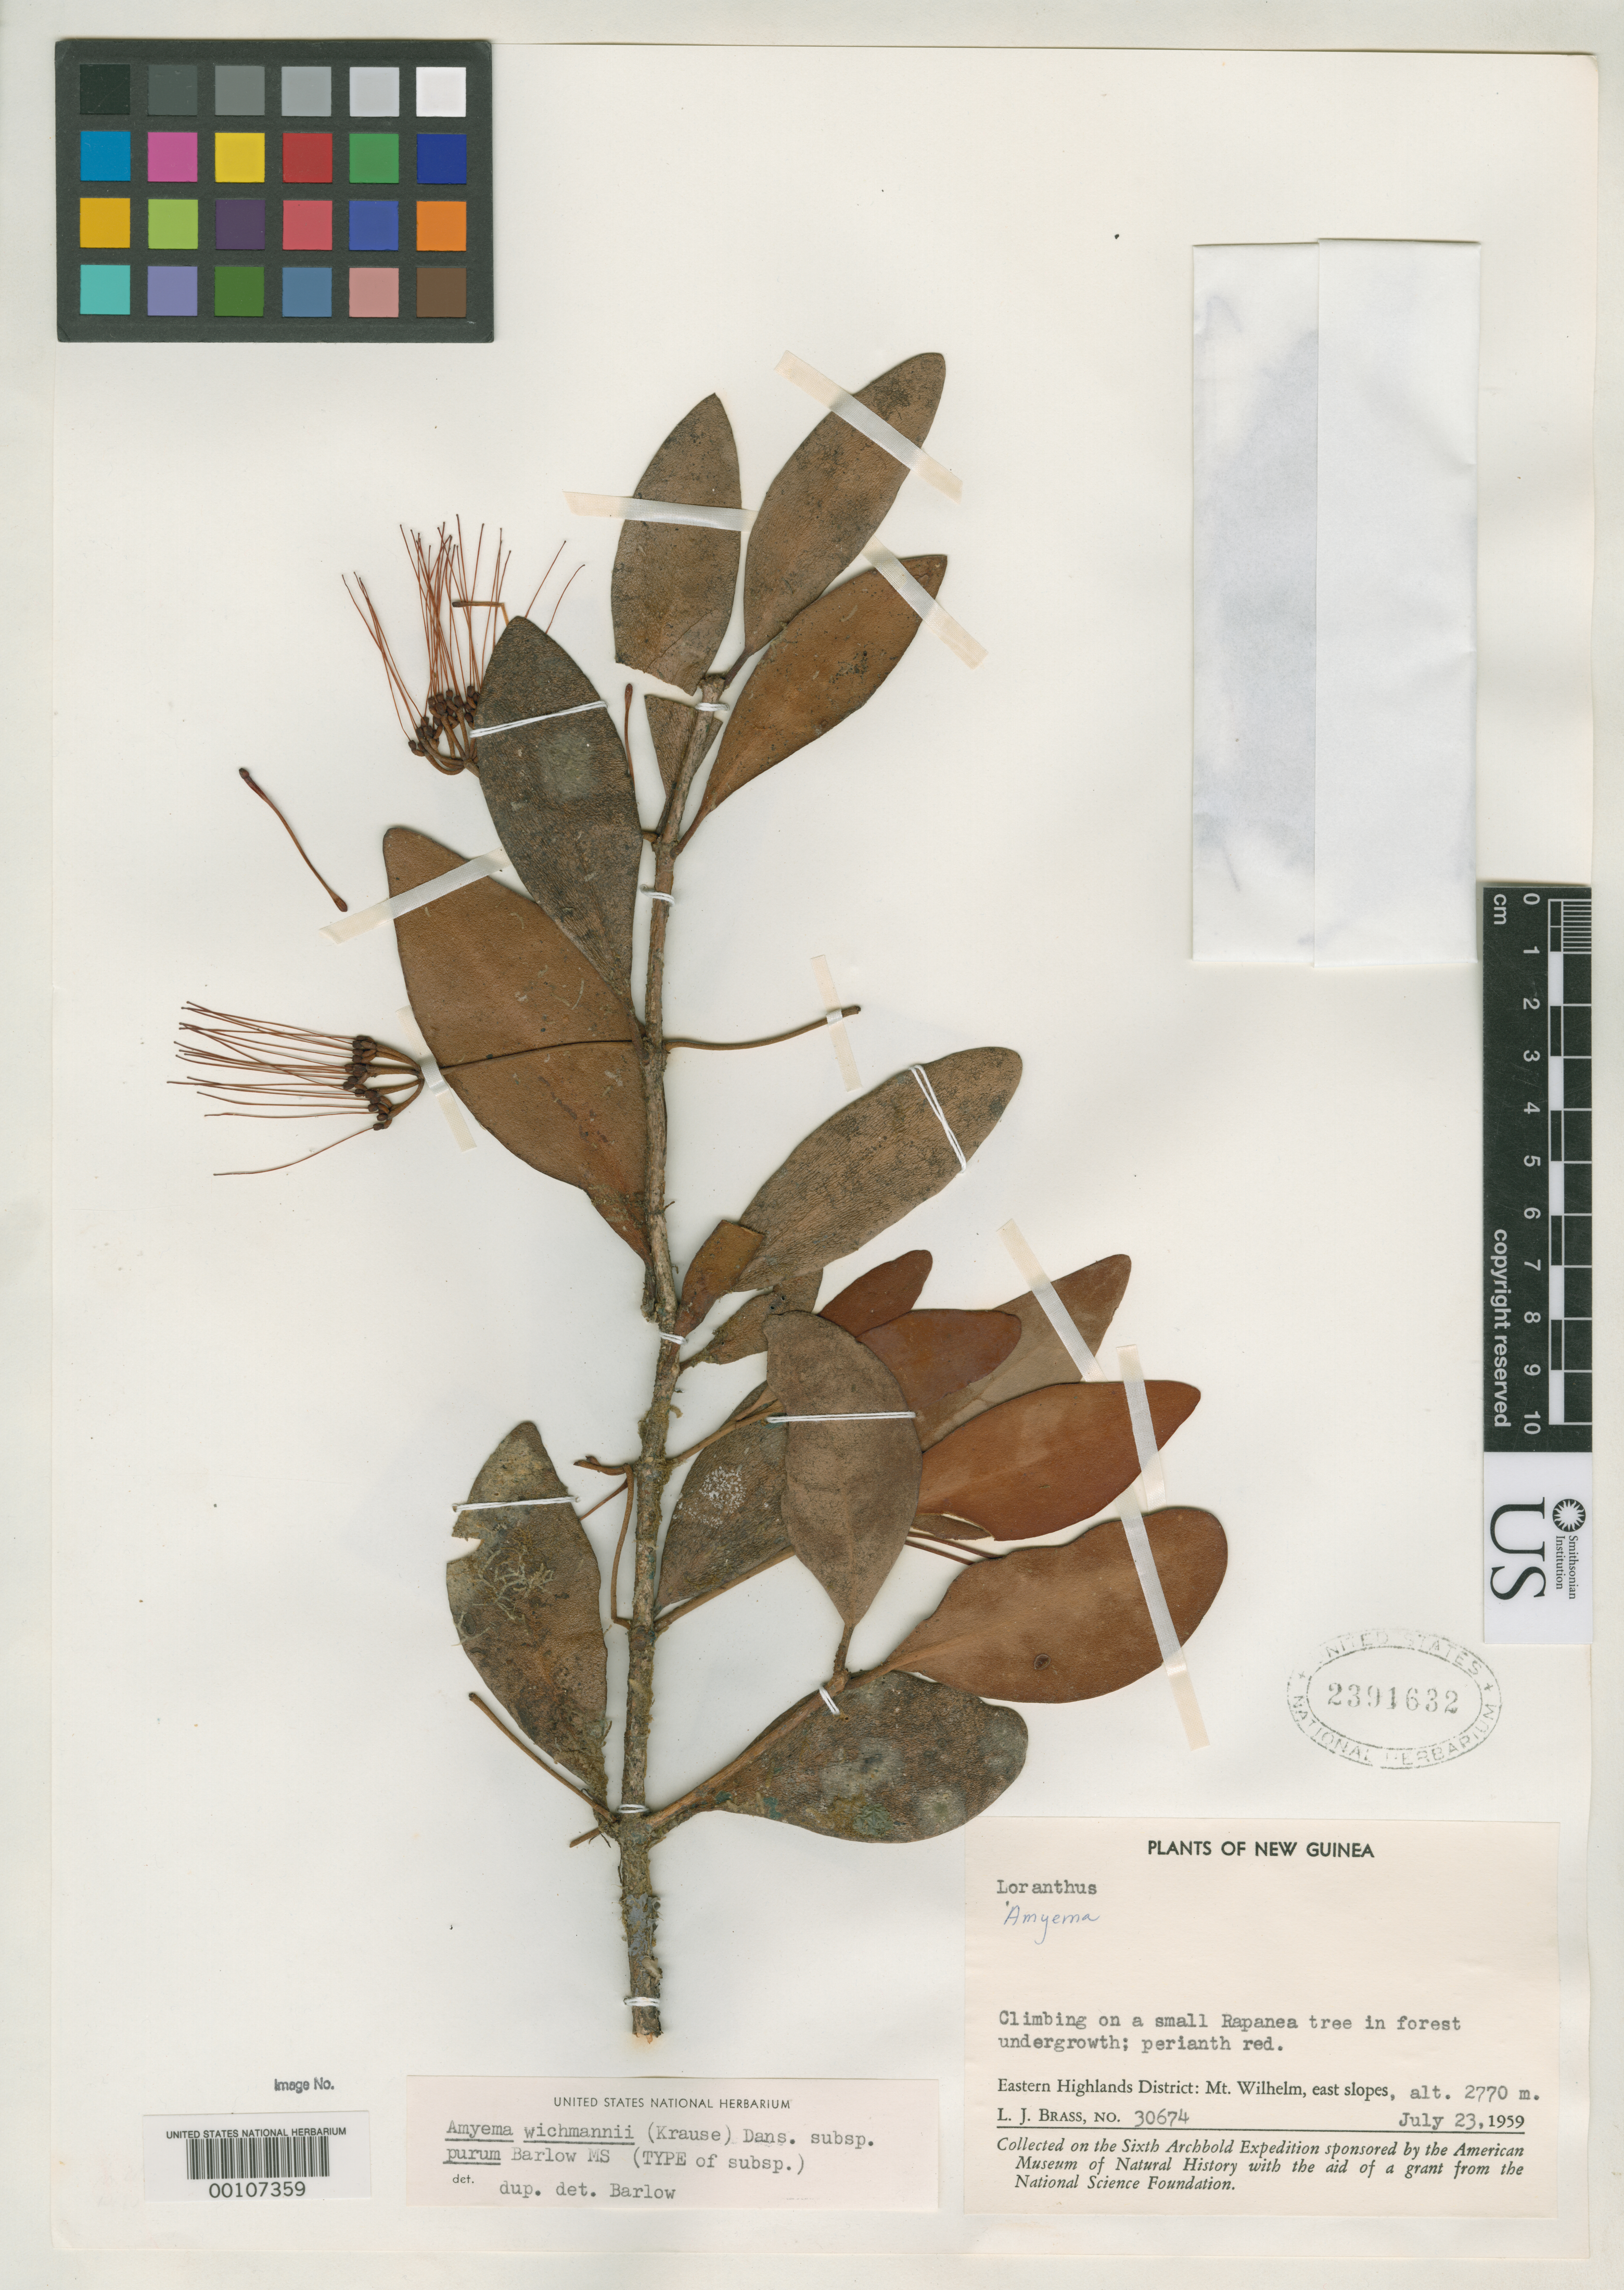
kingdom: Plantae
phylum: Tracheophyta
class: Magnoliopsida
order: Santalales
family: Loranthaceae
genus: Amyema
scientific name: Amyema wichmannii subsp. purum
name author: Barlow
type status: Isotype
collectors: L. J. Brass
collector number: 30674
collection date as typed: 23 Jul 1959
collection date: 1959-07-23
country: Papua New Guinea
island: New Guinea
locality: Mt. Wilhelm.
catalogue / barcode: US 2391632